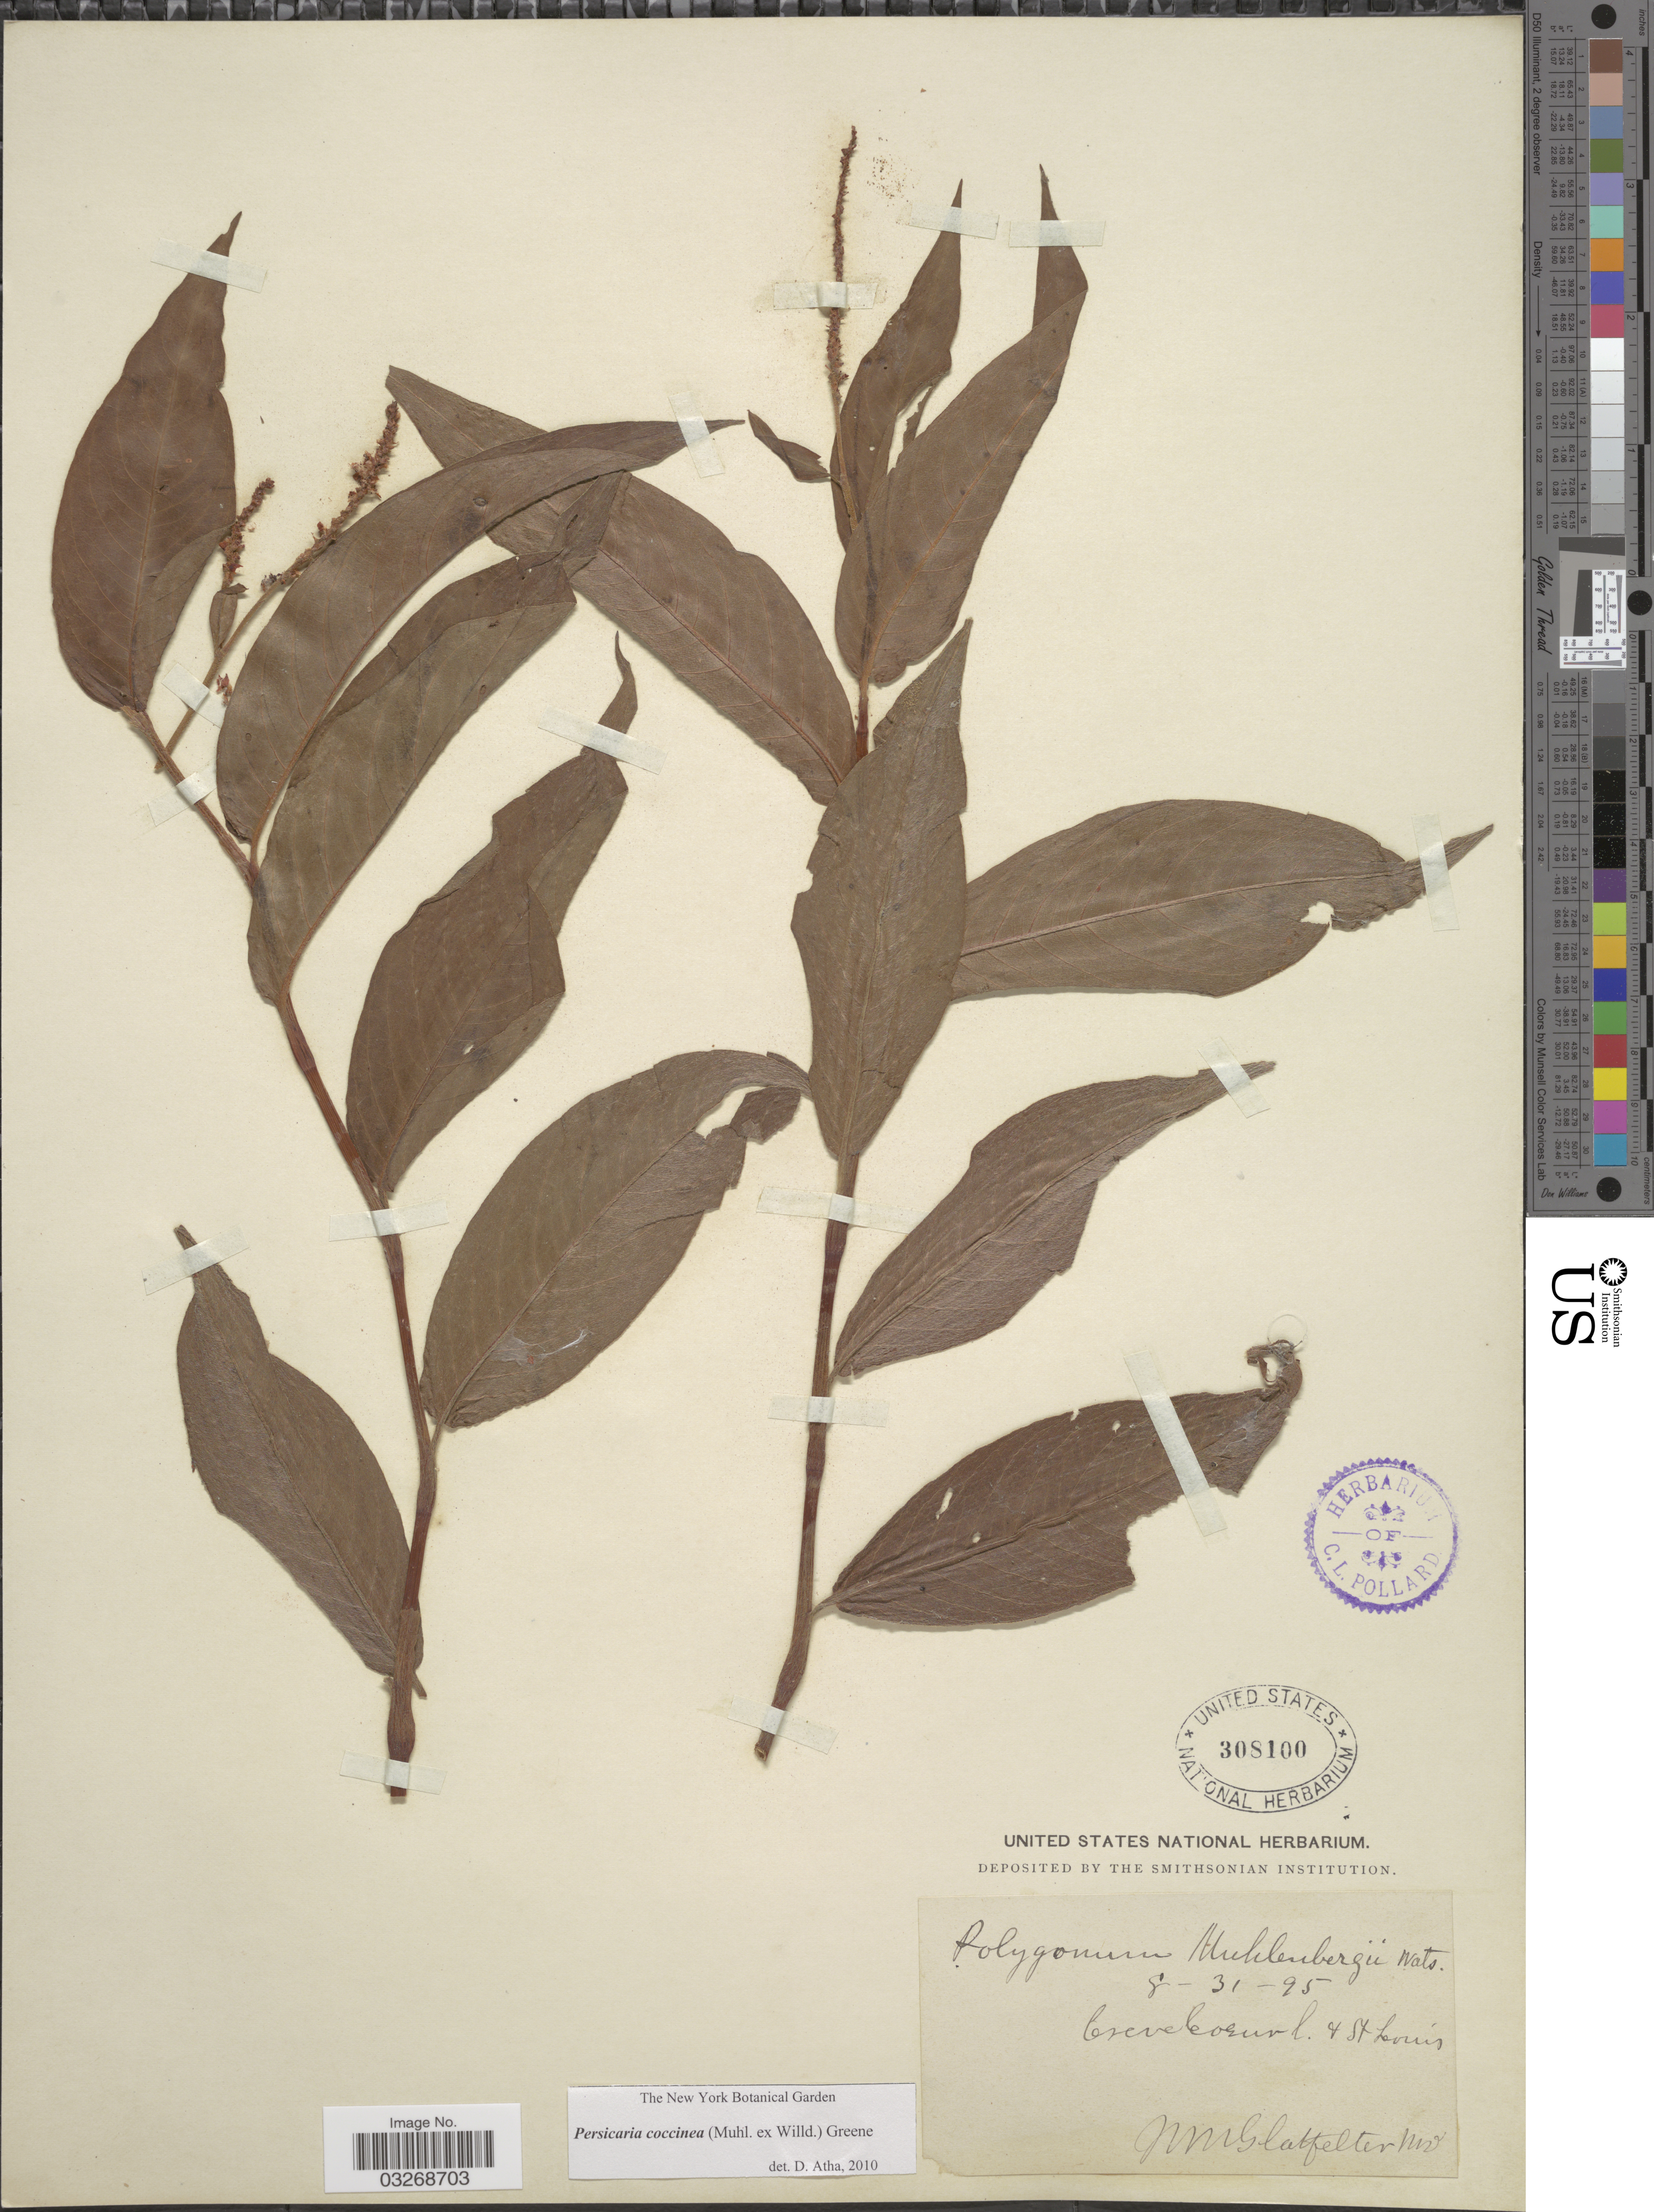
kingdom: Plantae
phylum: Tracheophyta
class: Magnoliopsida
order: Caryophyllales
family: Polygonaceae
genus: Persicaria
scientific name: Persicaria coccinea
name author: (Muhl. ex Willd.) Greene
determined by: Atha, D. E.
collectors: N. M. Glatfelter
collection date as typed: Transcribed d/m/y: 31/8/95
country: United States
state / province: Missouri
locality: Creve Coeur l. & St Louis.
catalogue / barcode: US 308100